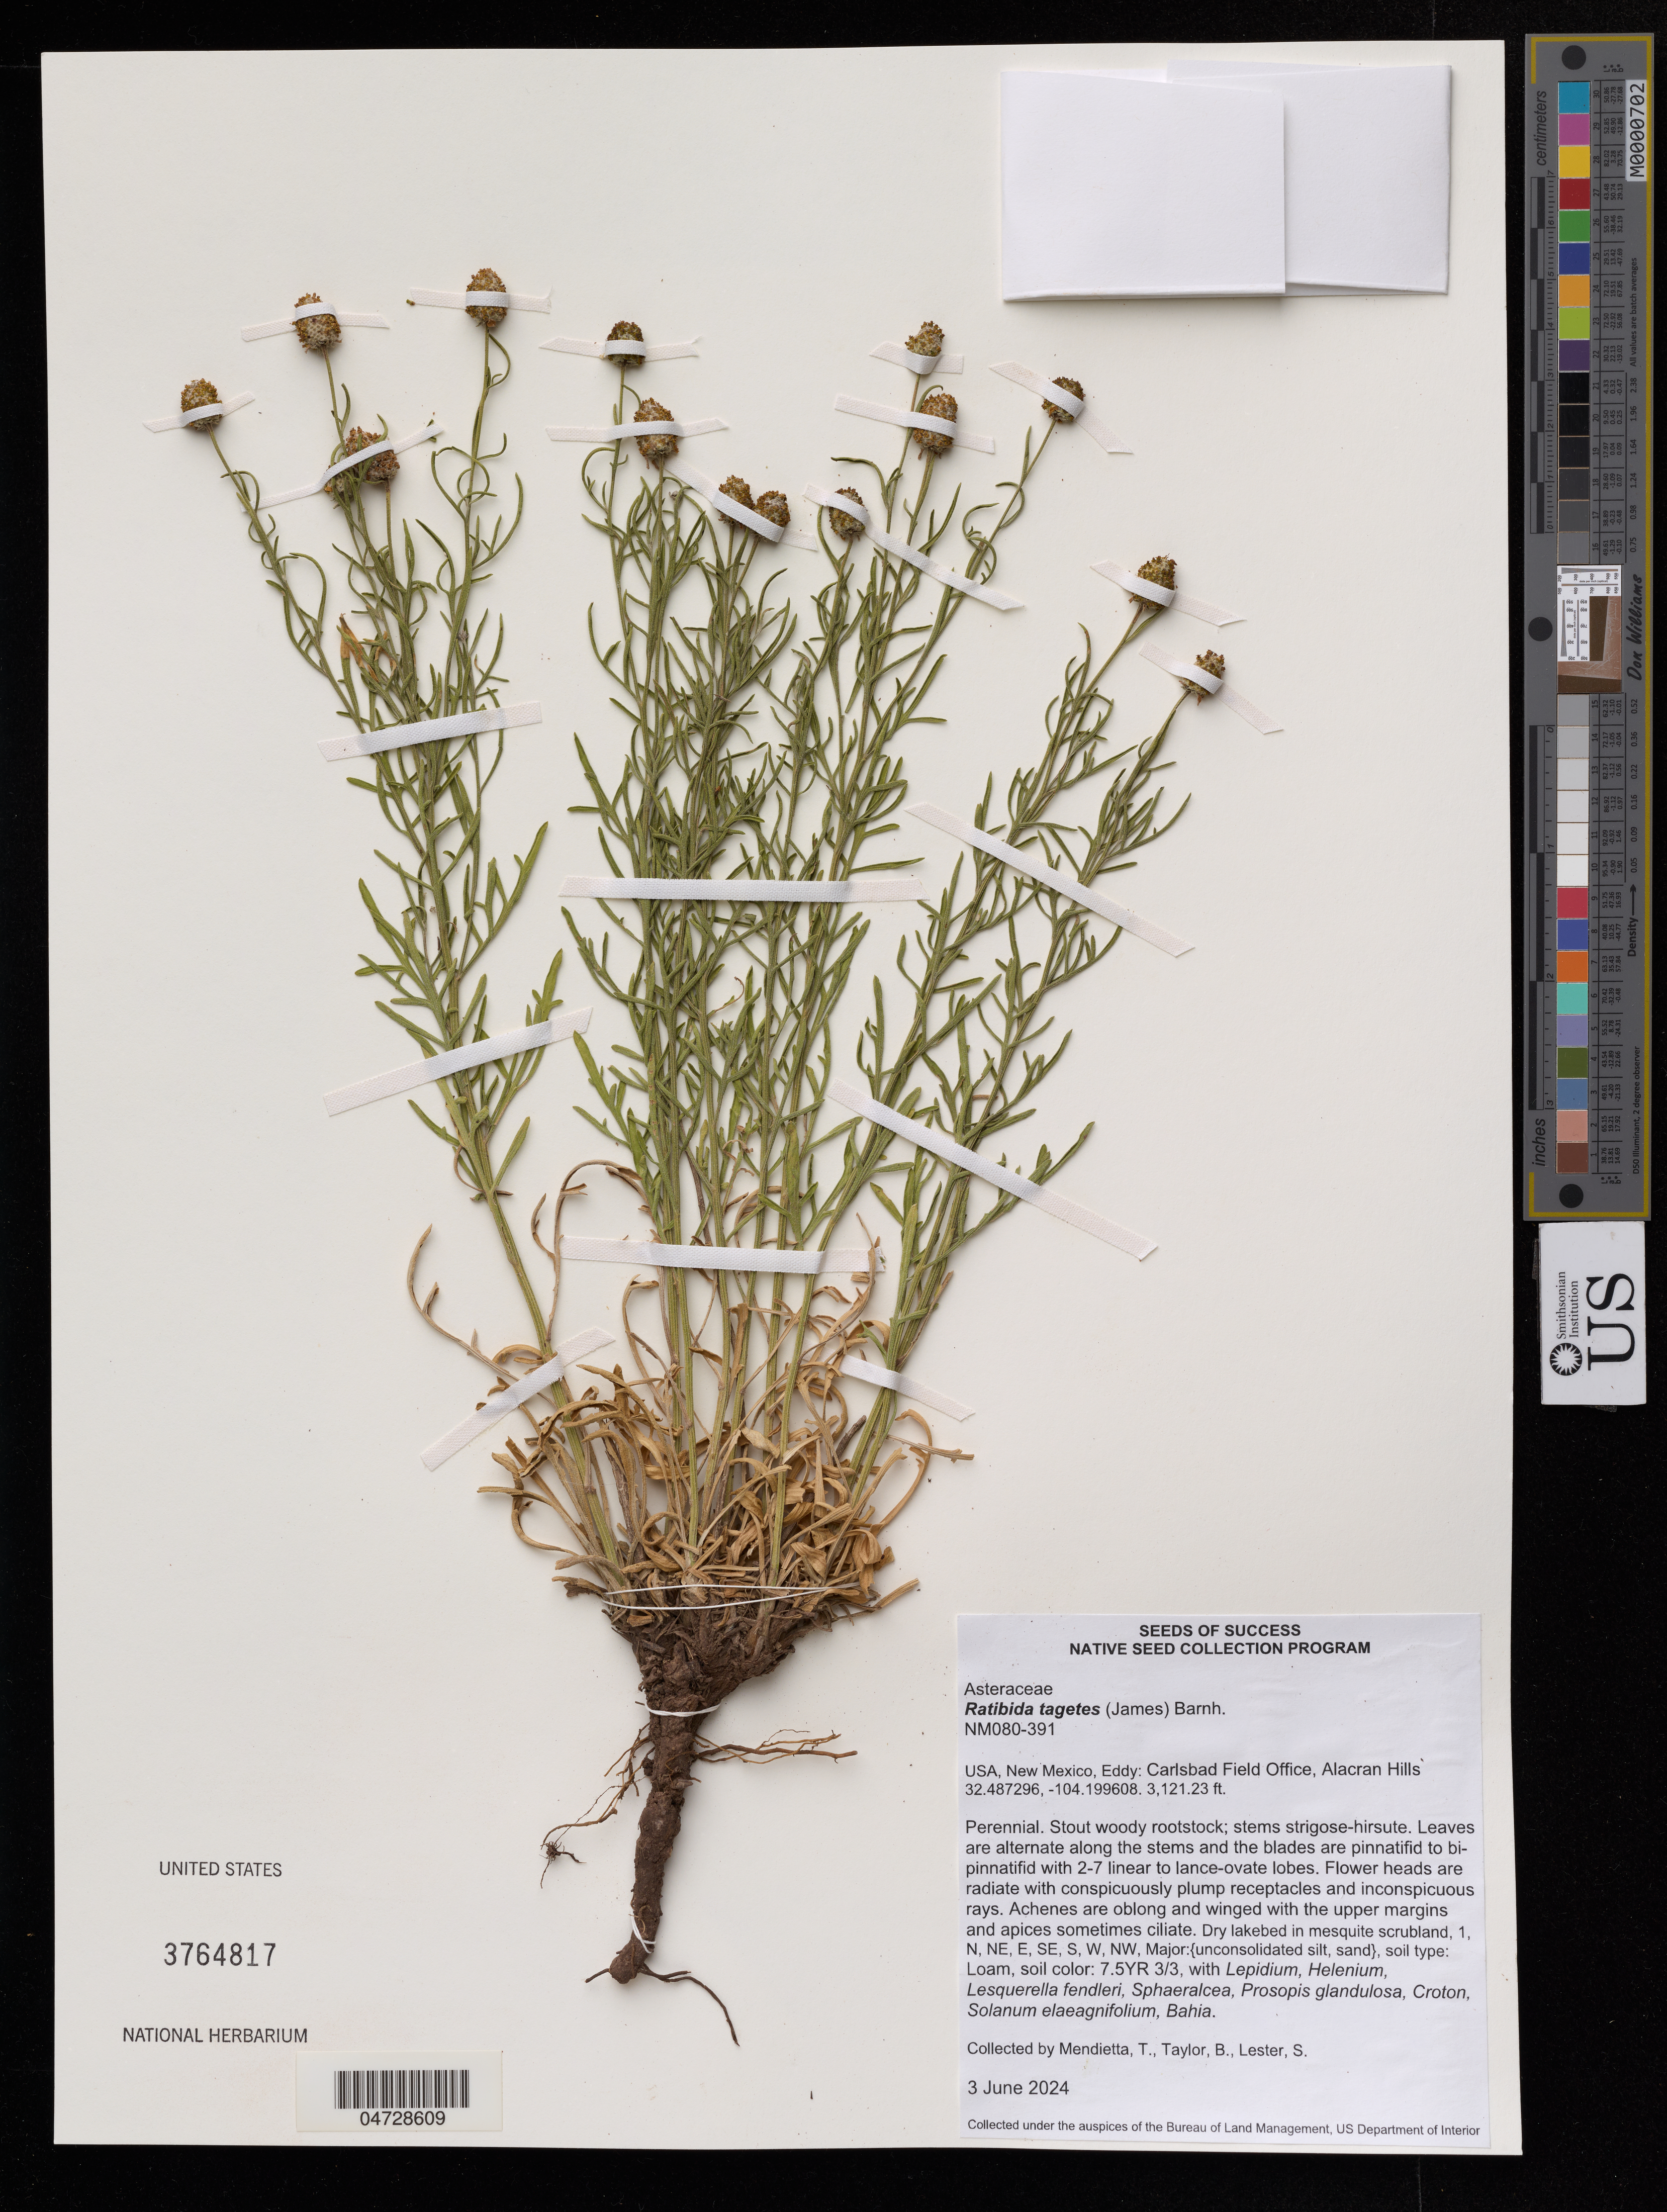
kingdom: Plantae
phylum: Tracheophyta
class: Magnoliopsida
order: Asterales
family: Asteraceae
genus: Ratibida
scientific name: Ratibida tagetes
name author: (James) Barnhart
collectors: T. Mendietta & B. Taylor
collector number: NM080-391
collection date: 2024-06-03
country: United States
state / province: New Mexico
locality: Eddy: Carlsbad Field Office, Alacran Hills.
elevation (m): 951.35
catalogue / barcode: US 3764817